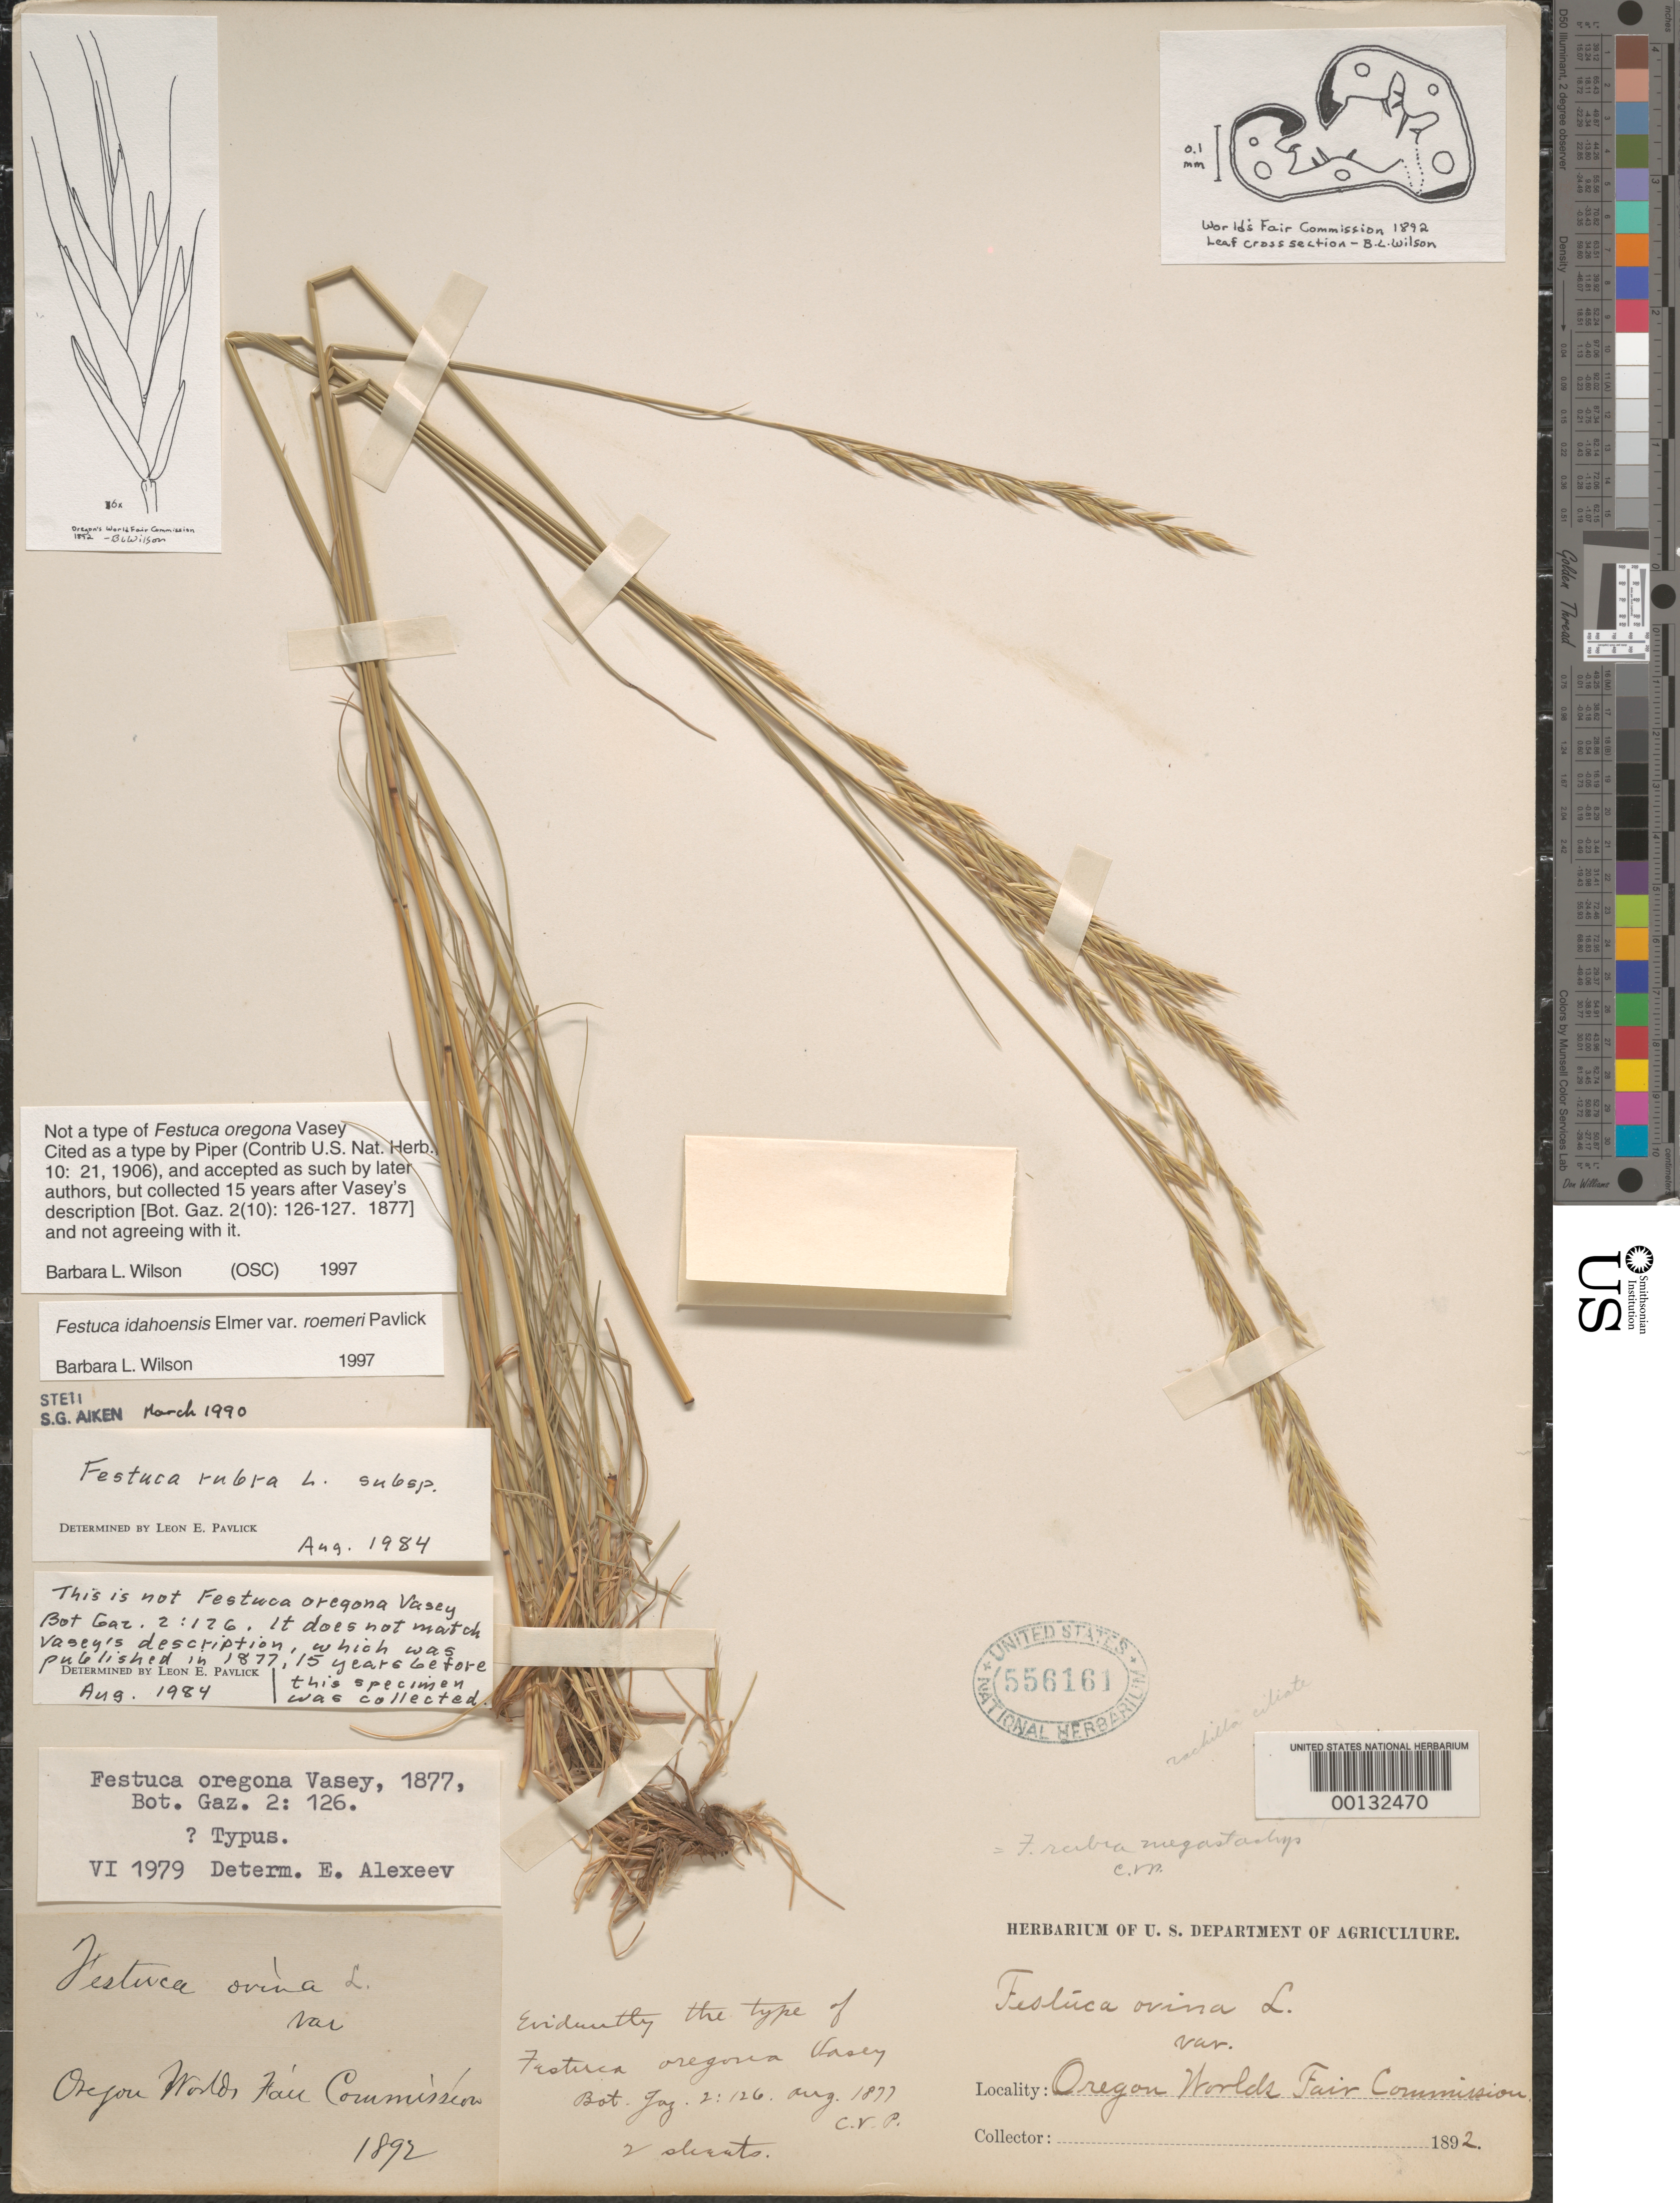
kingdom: Plantae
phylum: Tracheophyta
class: Liliopsida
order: Poales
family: Poaceae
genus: Festuca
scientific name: Festuca idahoensis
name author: Elmer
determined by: Wilson, B. L.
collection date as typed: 1892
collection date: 1892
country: United States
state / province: Oregon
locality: "Oregon Worlds Fair Commission"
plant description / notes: "Not a type of Festuca oregona Vasey. Cited as a type by Piper (Contrib. U.S. Nat. Herb. 10: 21, 1906) and accepted as such by later authors, but collected 15 years after Vasey's description (Bot. Gaz. 2(10): 126-127, 1877) and not agreeing with it."; Annotated as "? Typus" of Festuca oregona Vasey (1877) by E. Alexeev (1979).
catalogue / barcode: US 556161